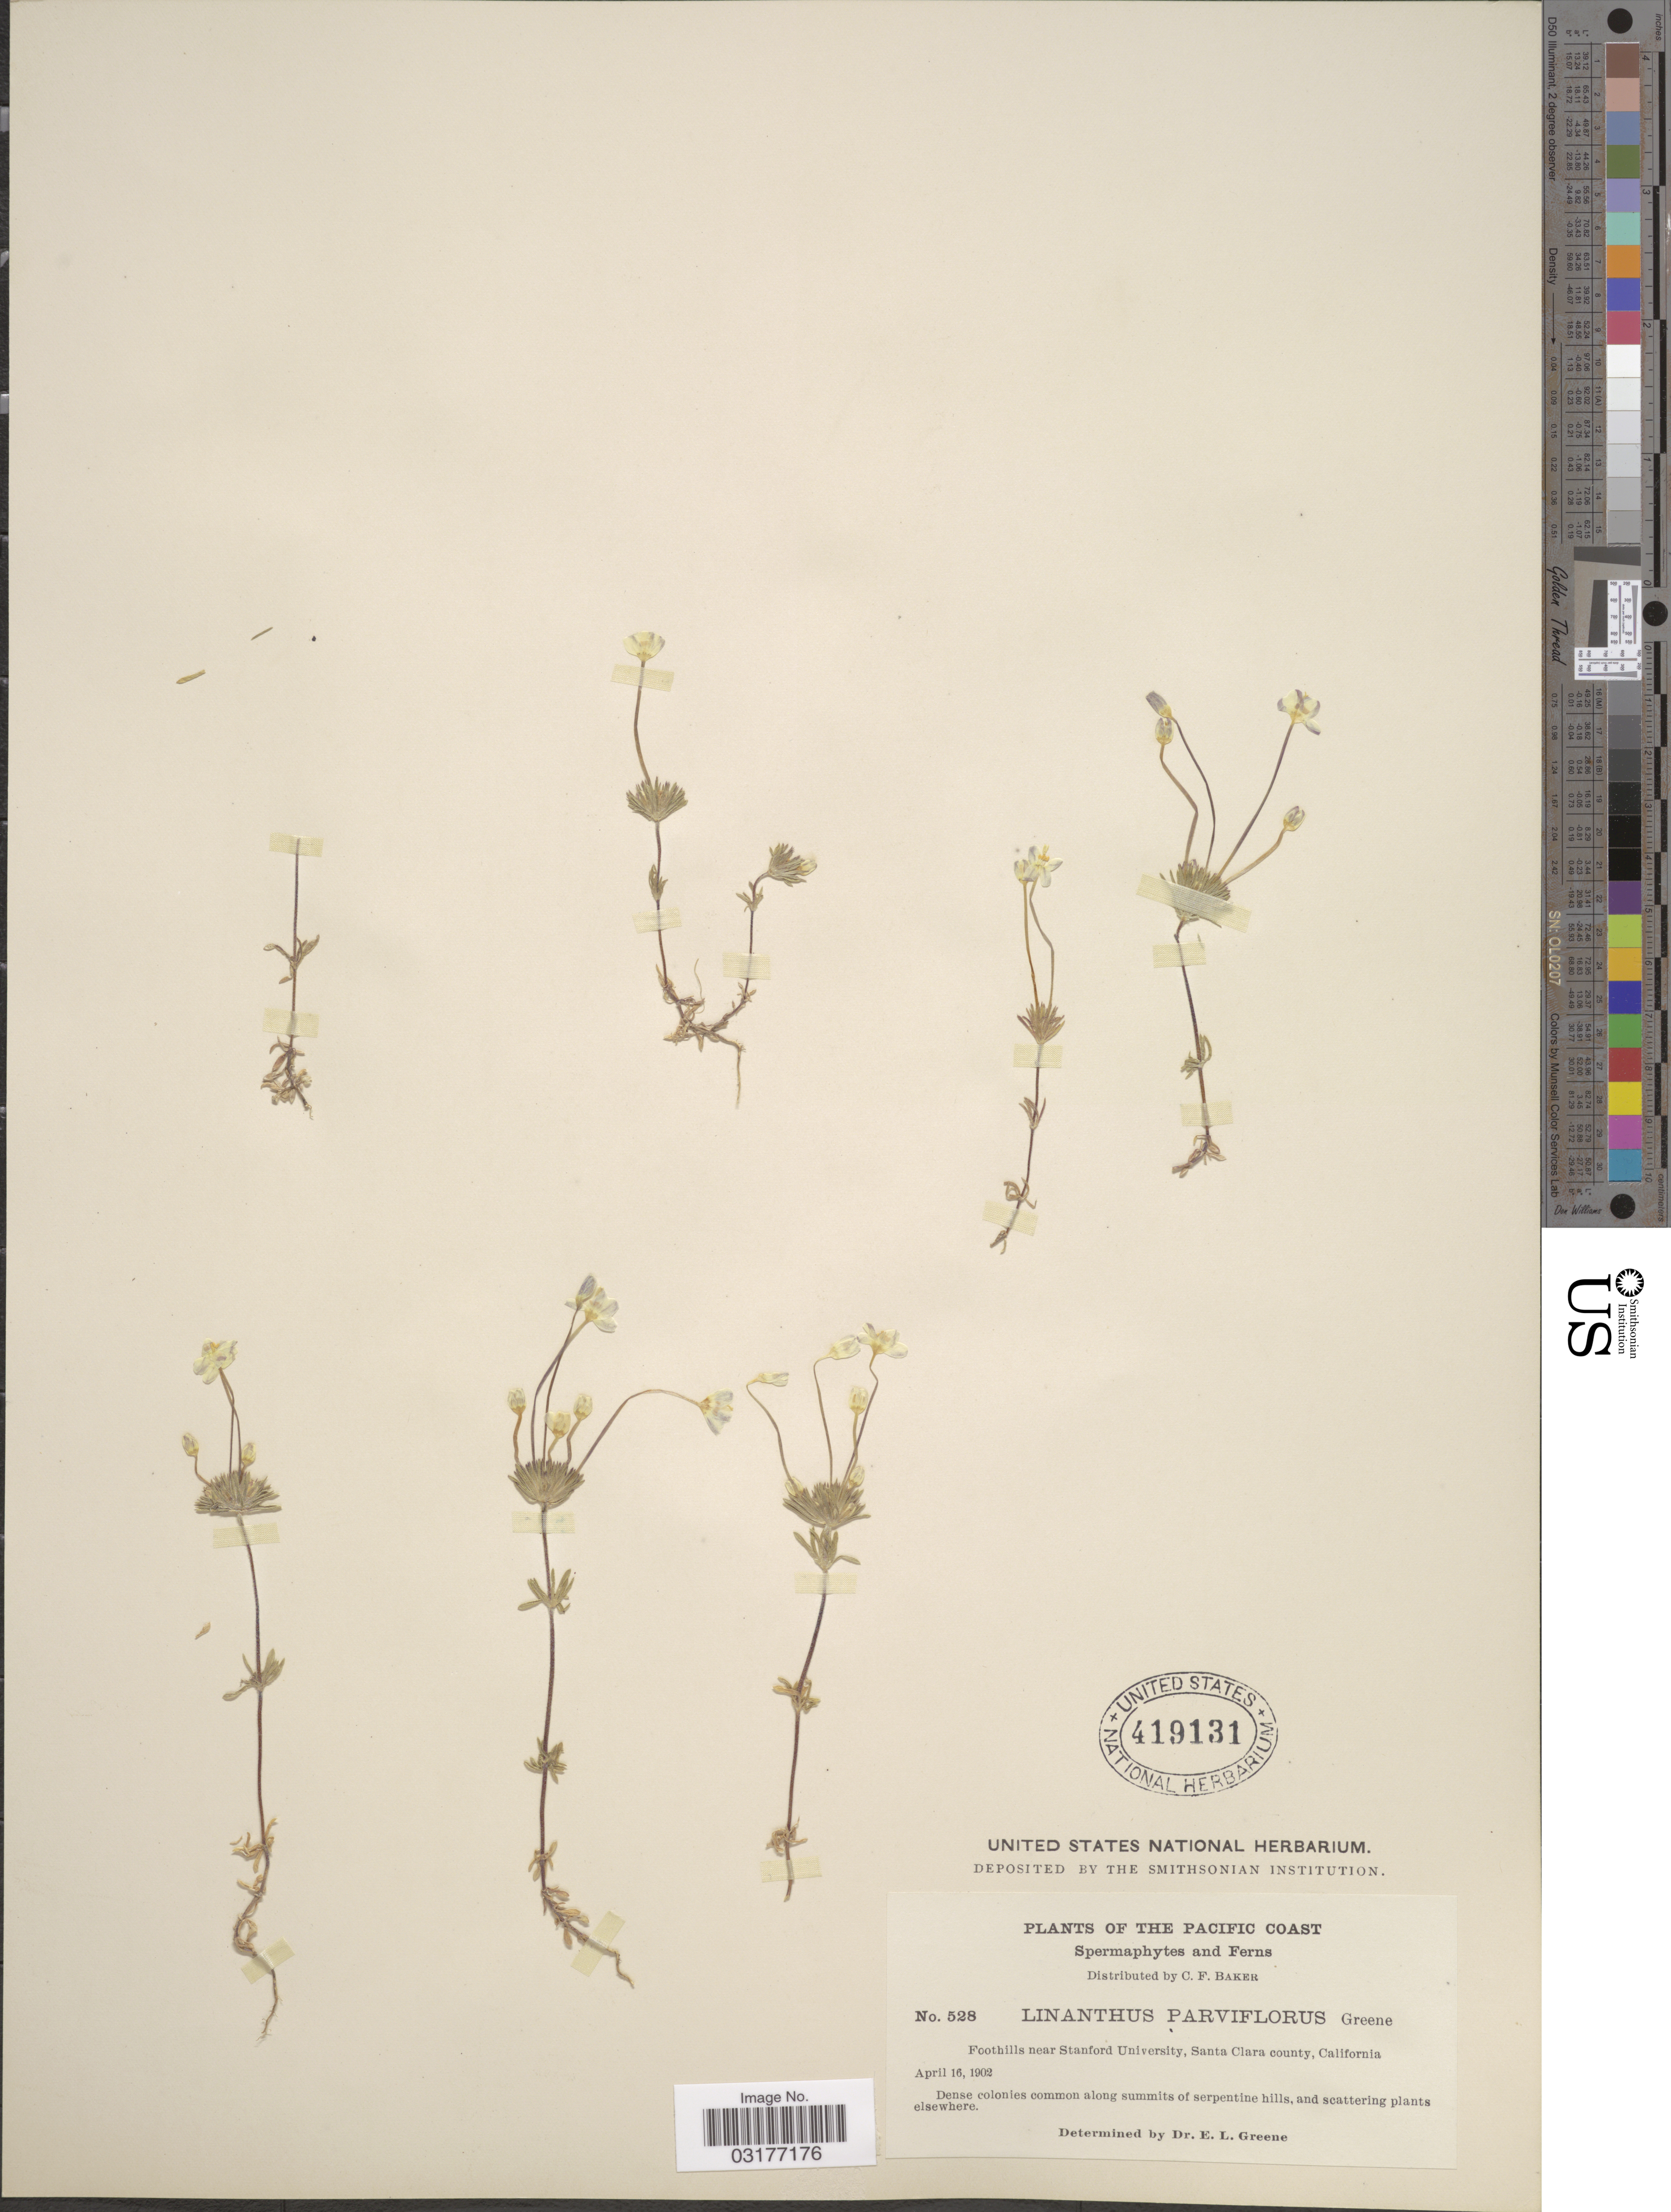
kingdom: Plantae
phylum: Tracheophyta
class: Magnoliopsida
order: Ericales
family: Polemoniaceae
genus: Leptosiphon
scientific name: Leptosiphon androsaceus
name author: Benth.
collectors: C. F. Baker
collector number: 528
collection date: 1902-04-16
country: United States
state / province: California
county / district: Santa Clara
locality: The Pacific Coast. Foothills near Standford University, Santa Clara County.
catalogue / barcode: US 419131